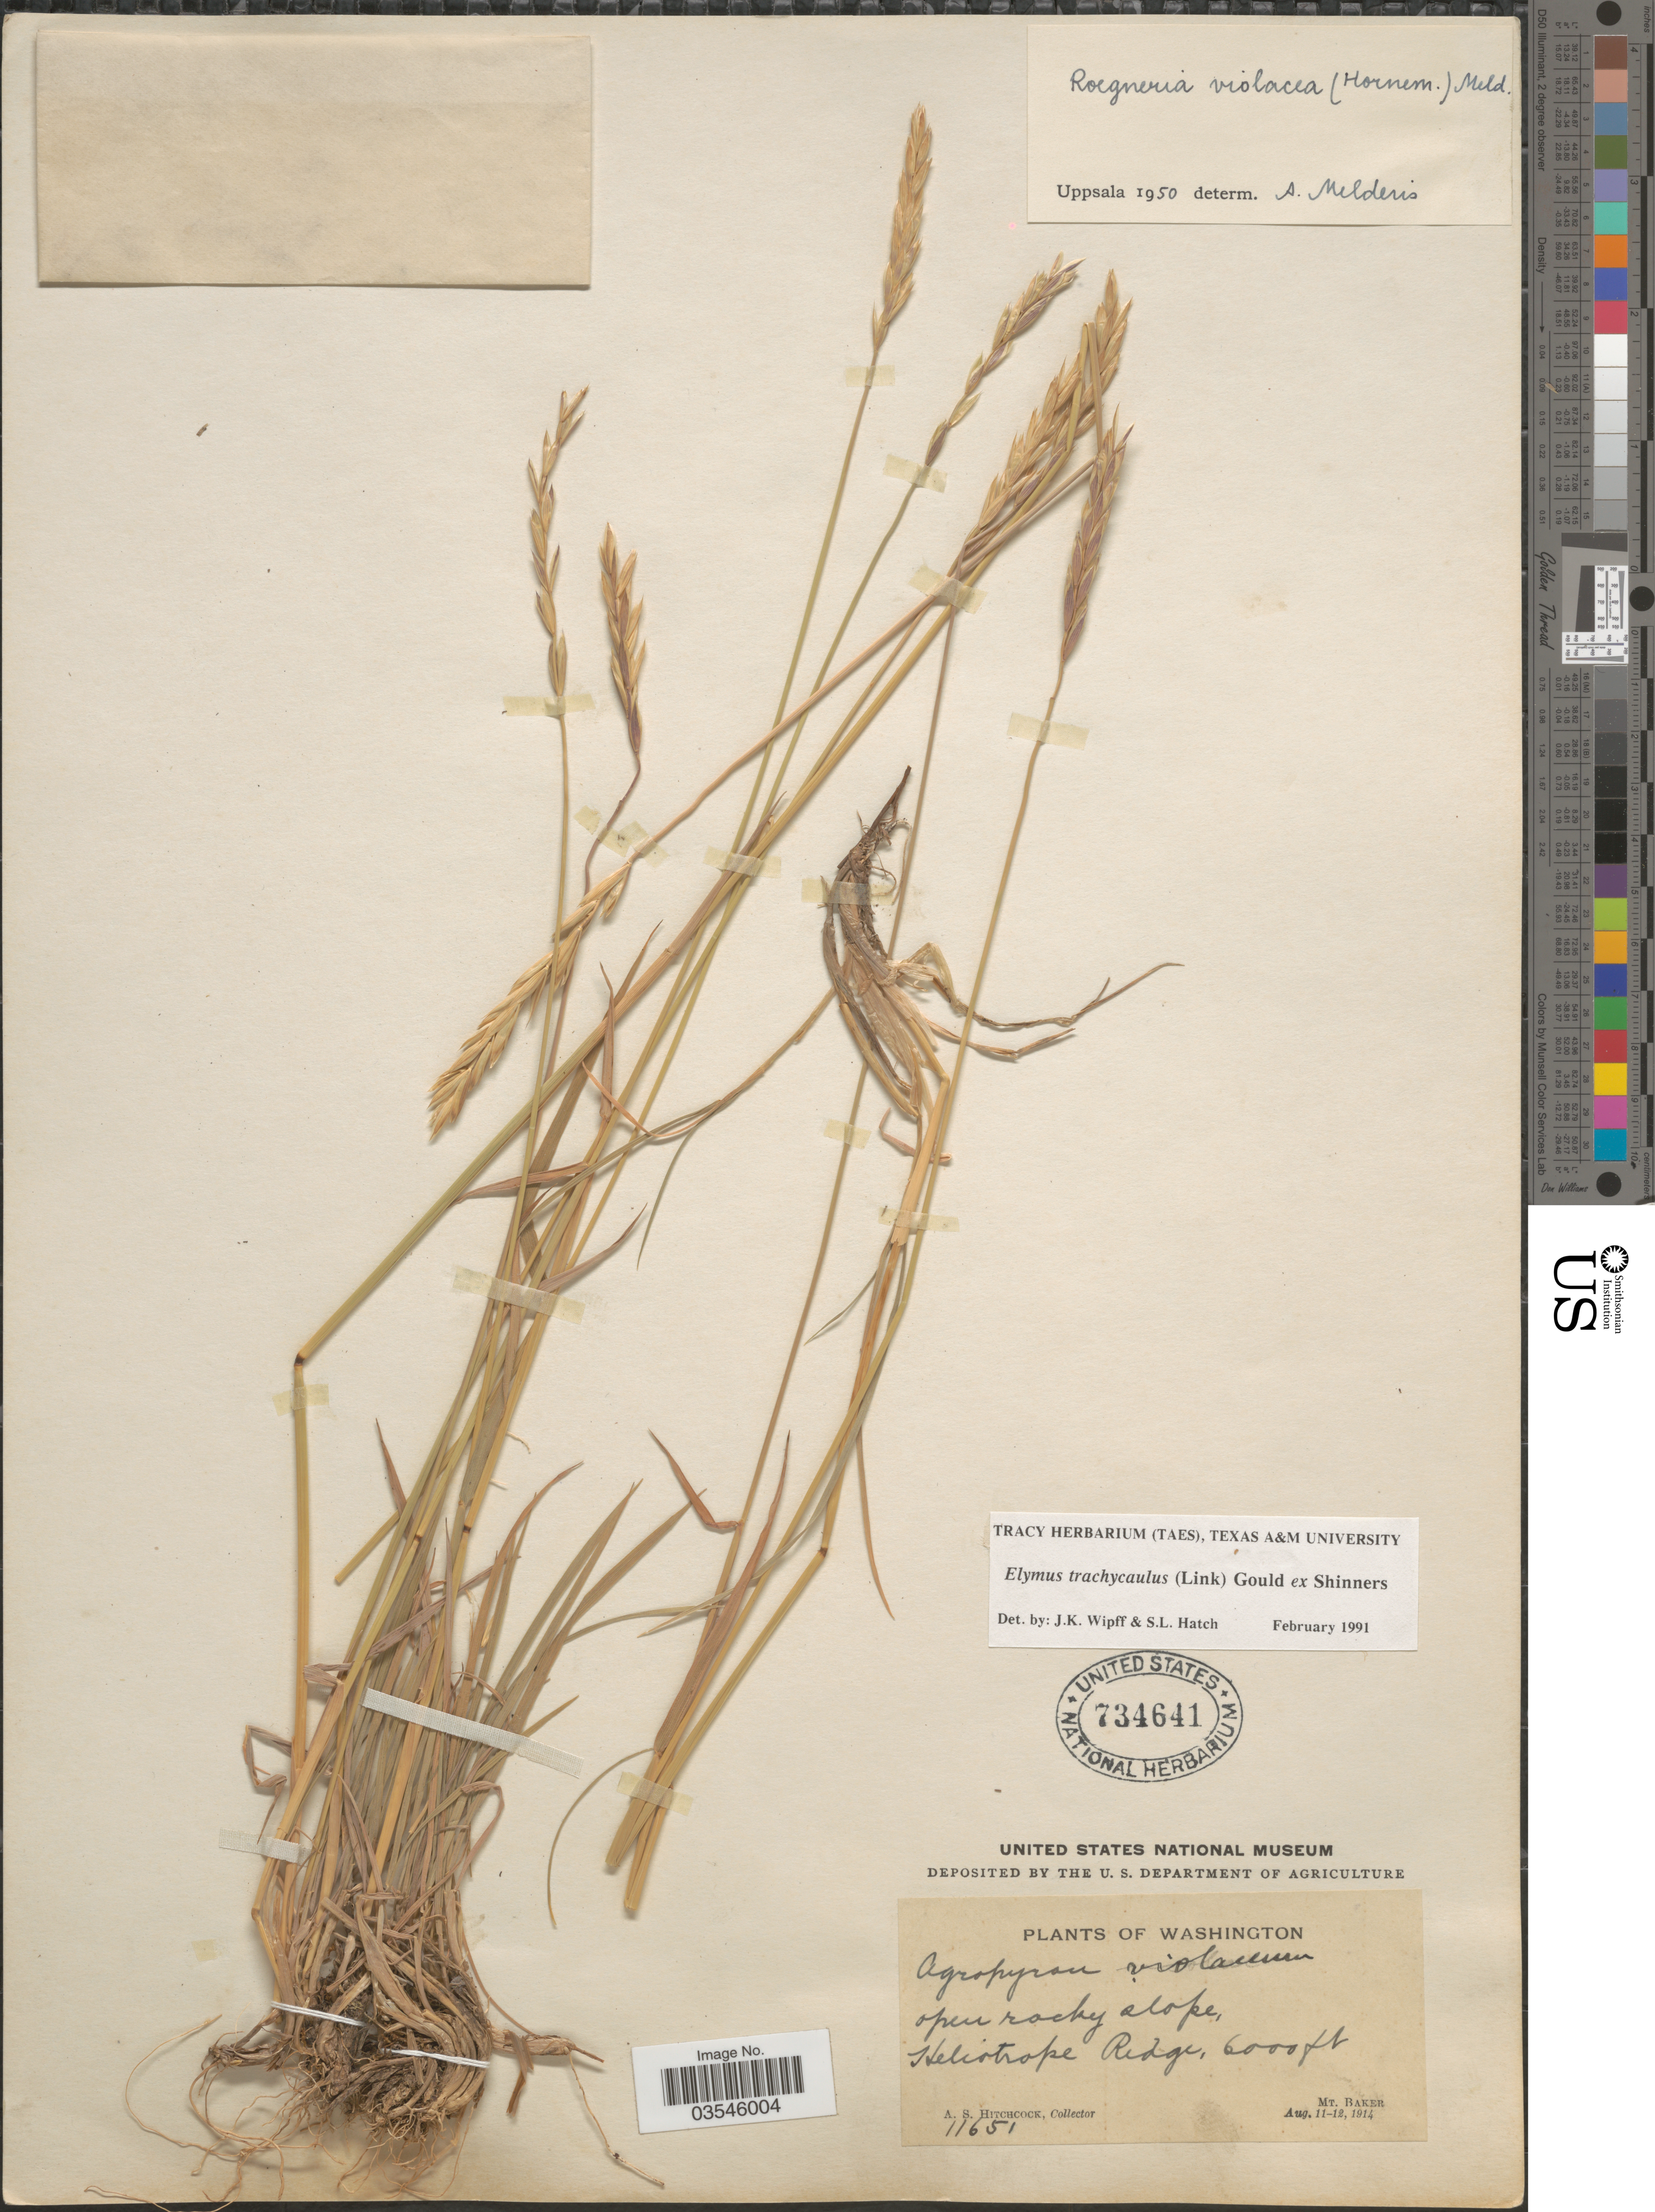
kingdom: Plantae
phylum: Tracheophyta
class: Liliopsida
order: Poales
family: Poaceae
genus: Elymus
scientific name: Elymus trachycaulus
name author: (Link) Gould ex Shinners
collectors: A. S. Hitchcock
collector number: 11651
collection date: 1914-08-11/1914-08-12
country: United States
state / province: Washington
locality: Heliotrope Ridge. Mt. Baker.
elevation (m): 1829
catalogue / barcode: US 734641